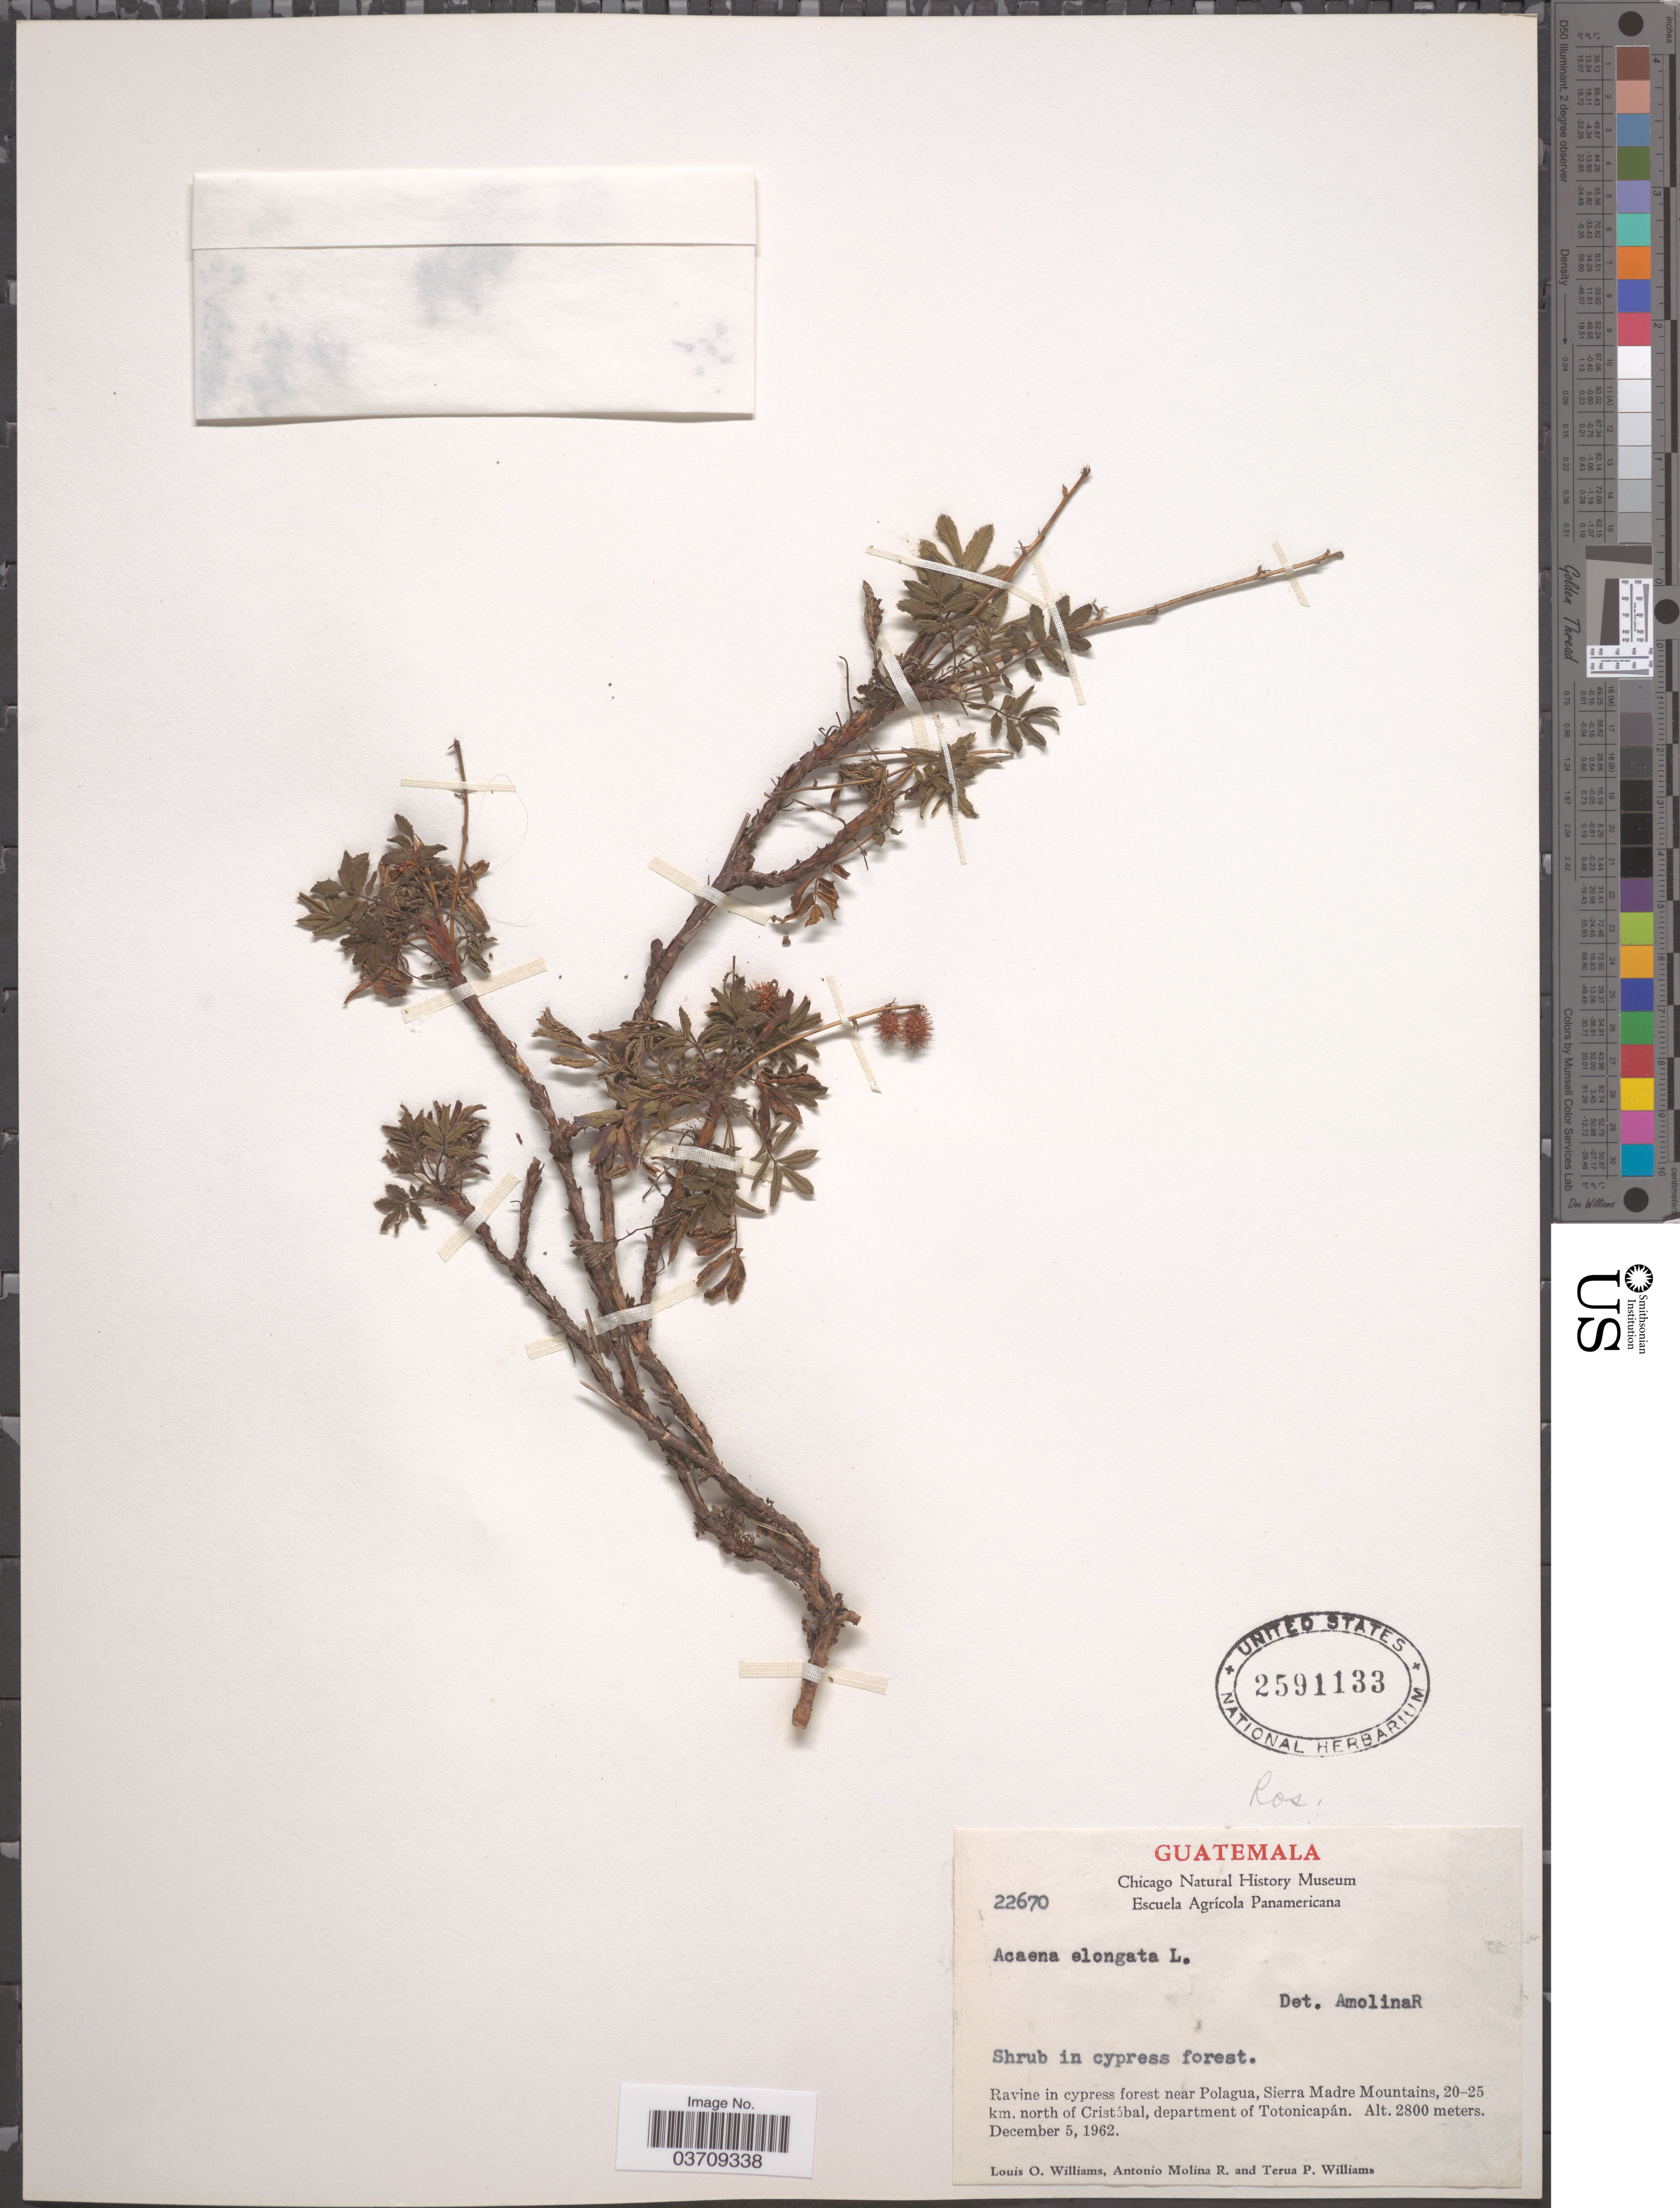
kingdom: Plantae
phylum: Tracheophyta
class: Magnoliopsida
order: Rosales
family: Rosaceae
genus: Acaena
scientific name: Acaena elongata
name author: L.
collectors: L. O. Williams, A. Molina R. & T. Williams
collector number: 22670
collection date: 1962-12-05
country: Guatemala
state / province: Totonicapan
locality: Ravine in cypress forest near Polagua, Sierra Madre Mountains, 20-25 km. north of Cristóbal, department of Totonicapán.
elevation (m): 2800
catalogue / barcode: US 2591133